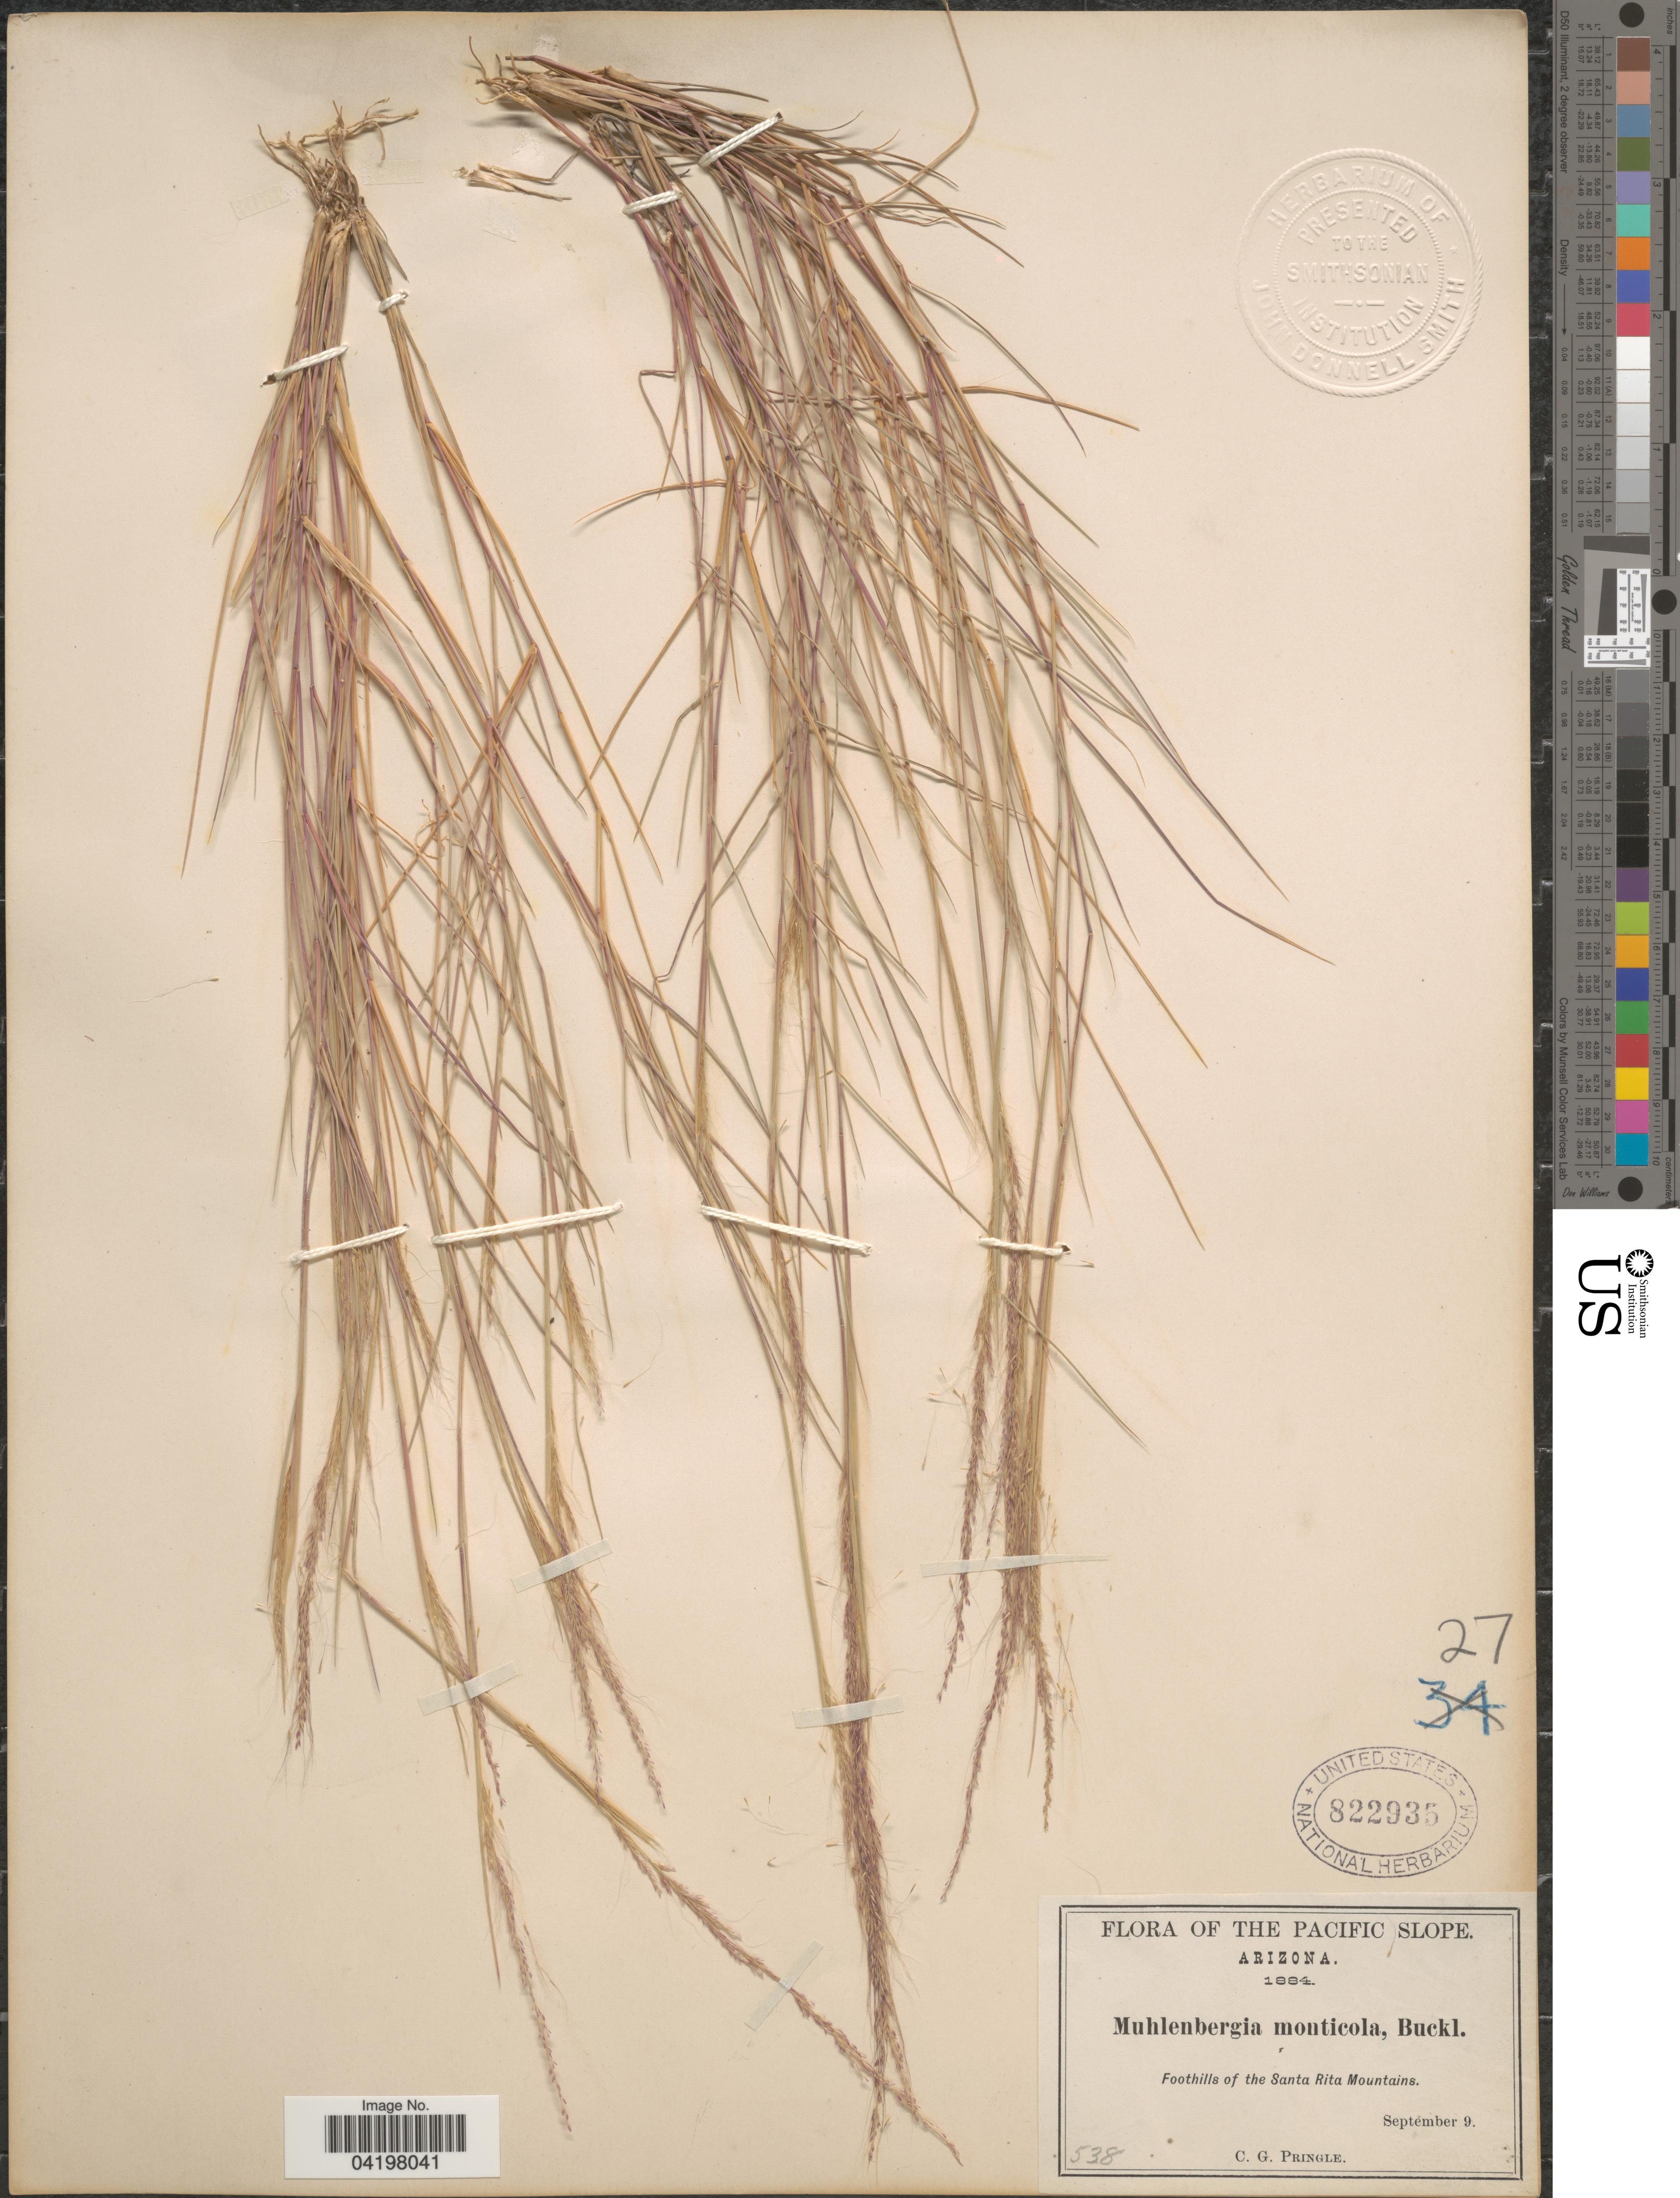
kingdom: Plantae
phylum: Tracheophyta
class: Liliopsida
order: Poales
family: Poaceae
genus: Muhlenbergia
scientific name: Muhlenbergia tenuifolia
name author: (Kunth) Kunth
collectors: C. G. Pringle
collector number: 538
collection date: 1884-09-09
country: United States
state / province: Arizona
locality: The Pacific Slope. Foothills of the Santa Rita Mountains.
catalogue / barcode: US 822935